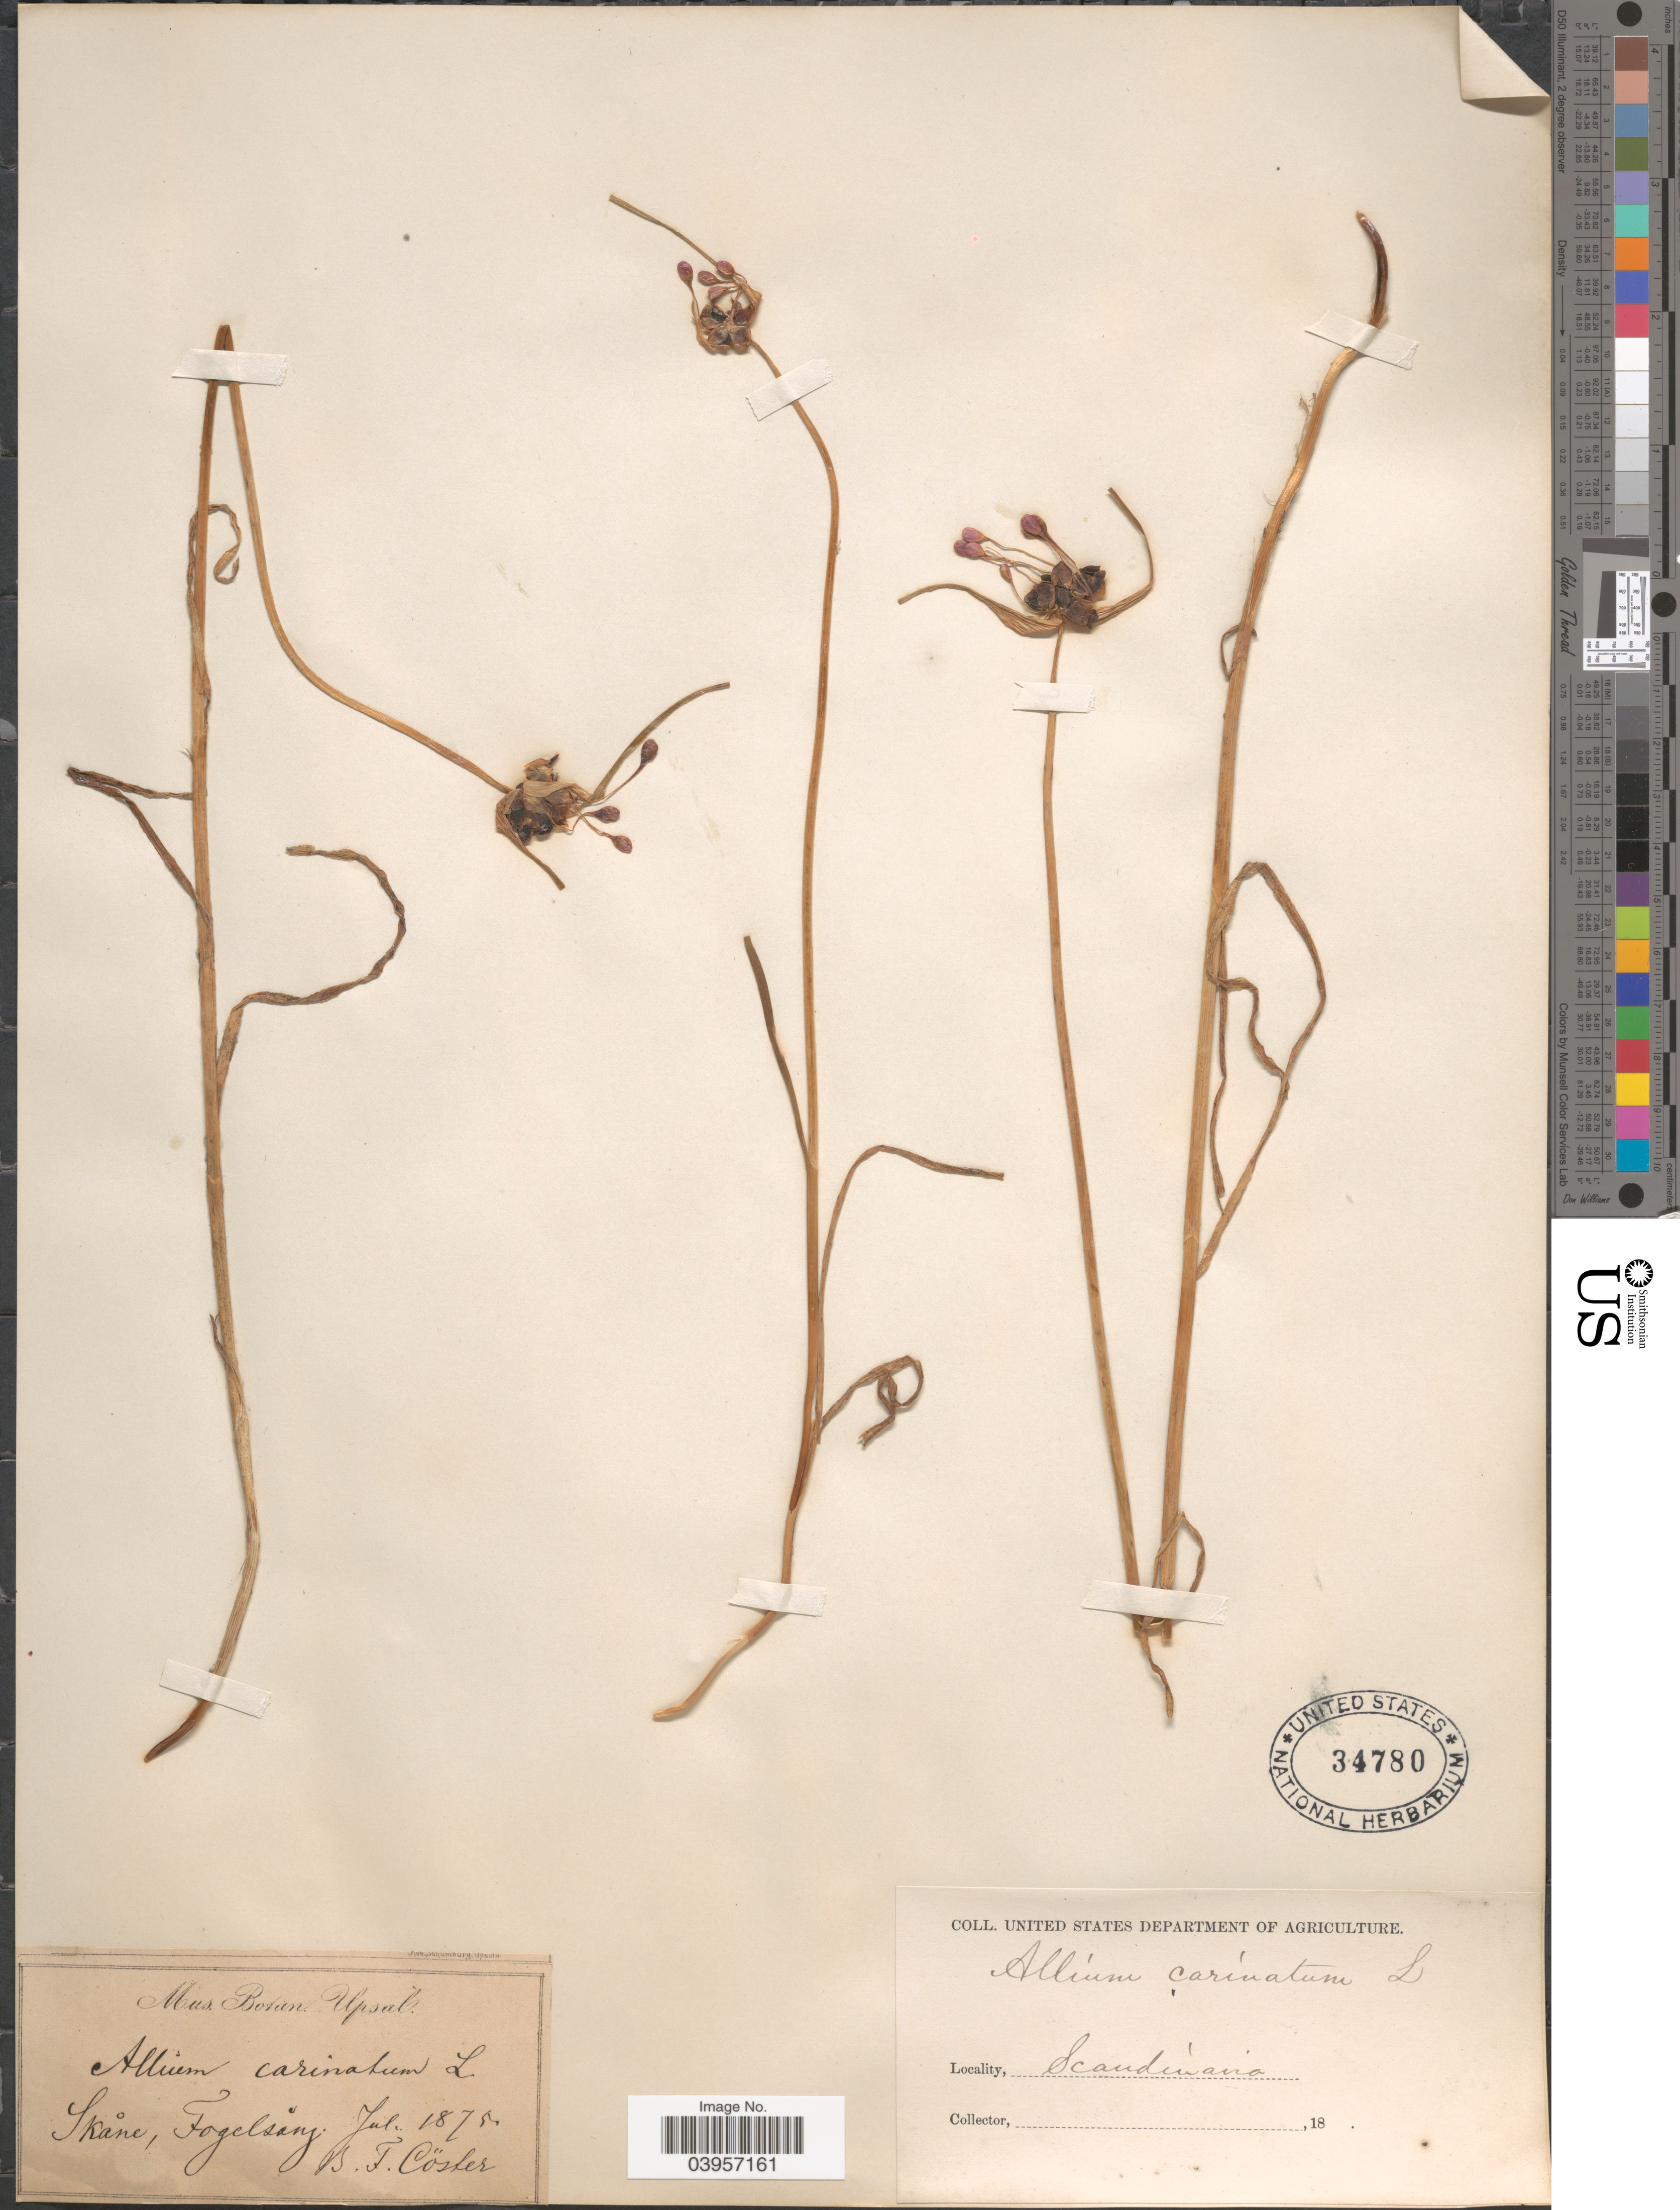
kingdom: Plantae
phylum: Tracheophyta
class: Liliopsida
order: Asparagales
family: Amaryllidaceae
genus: Allium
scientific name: Allium carinatum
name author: L.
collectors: B. Cöster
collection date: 1875-07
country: Sweden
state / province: Skåne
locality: Fogelsäng. Scandinavia.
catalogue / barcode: US 34780